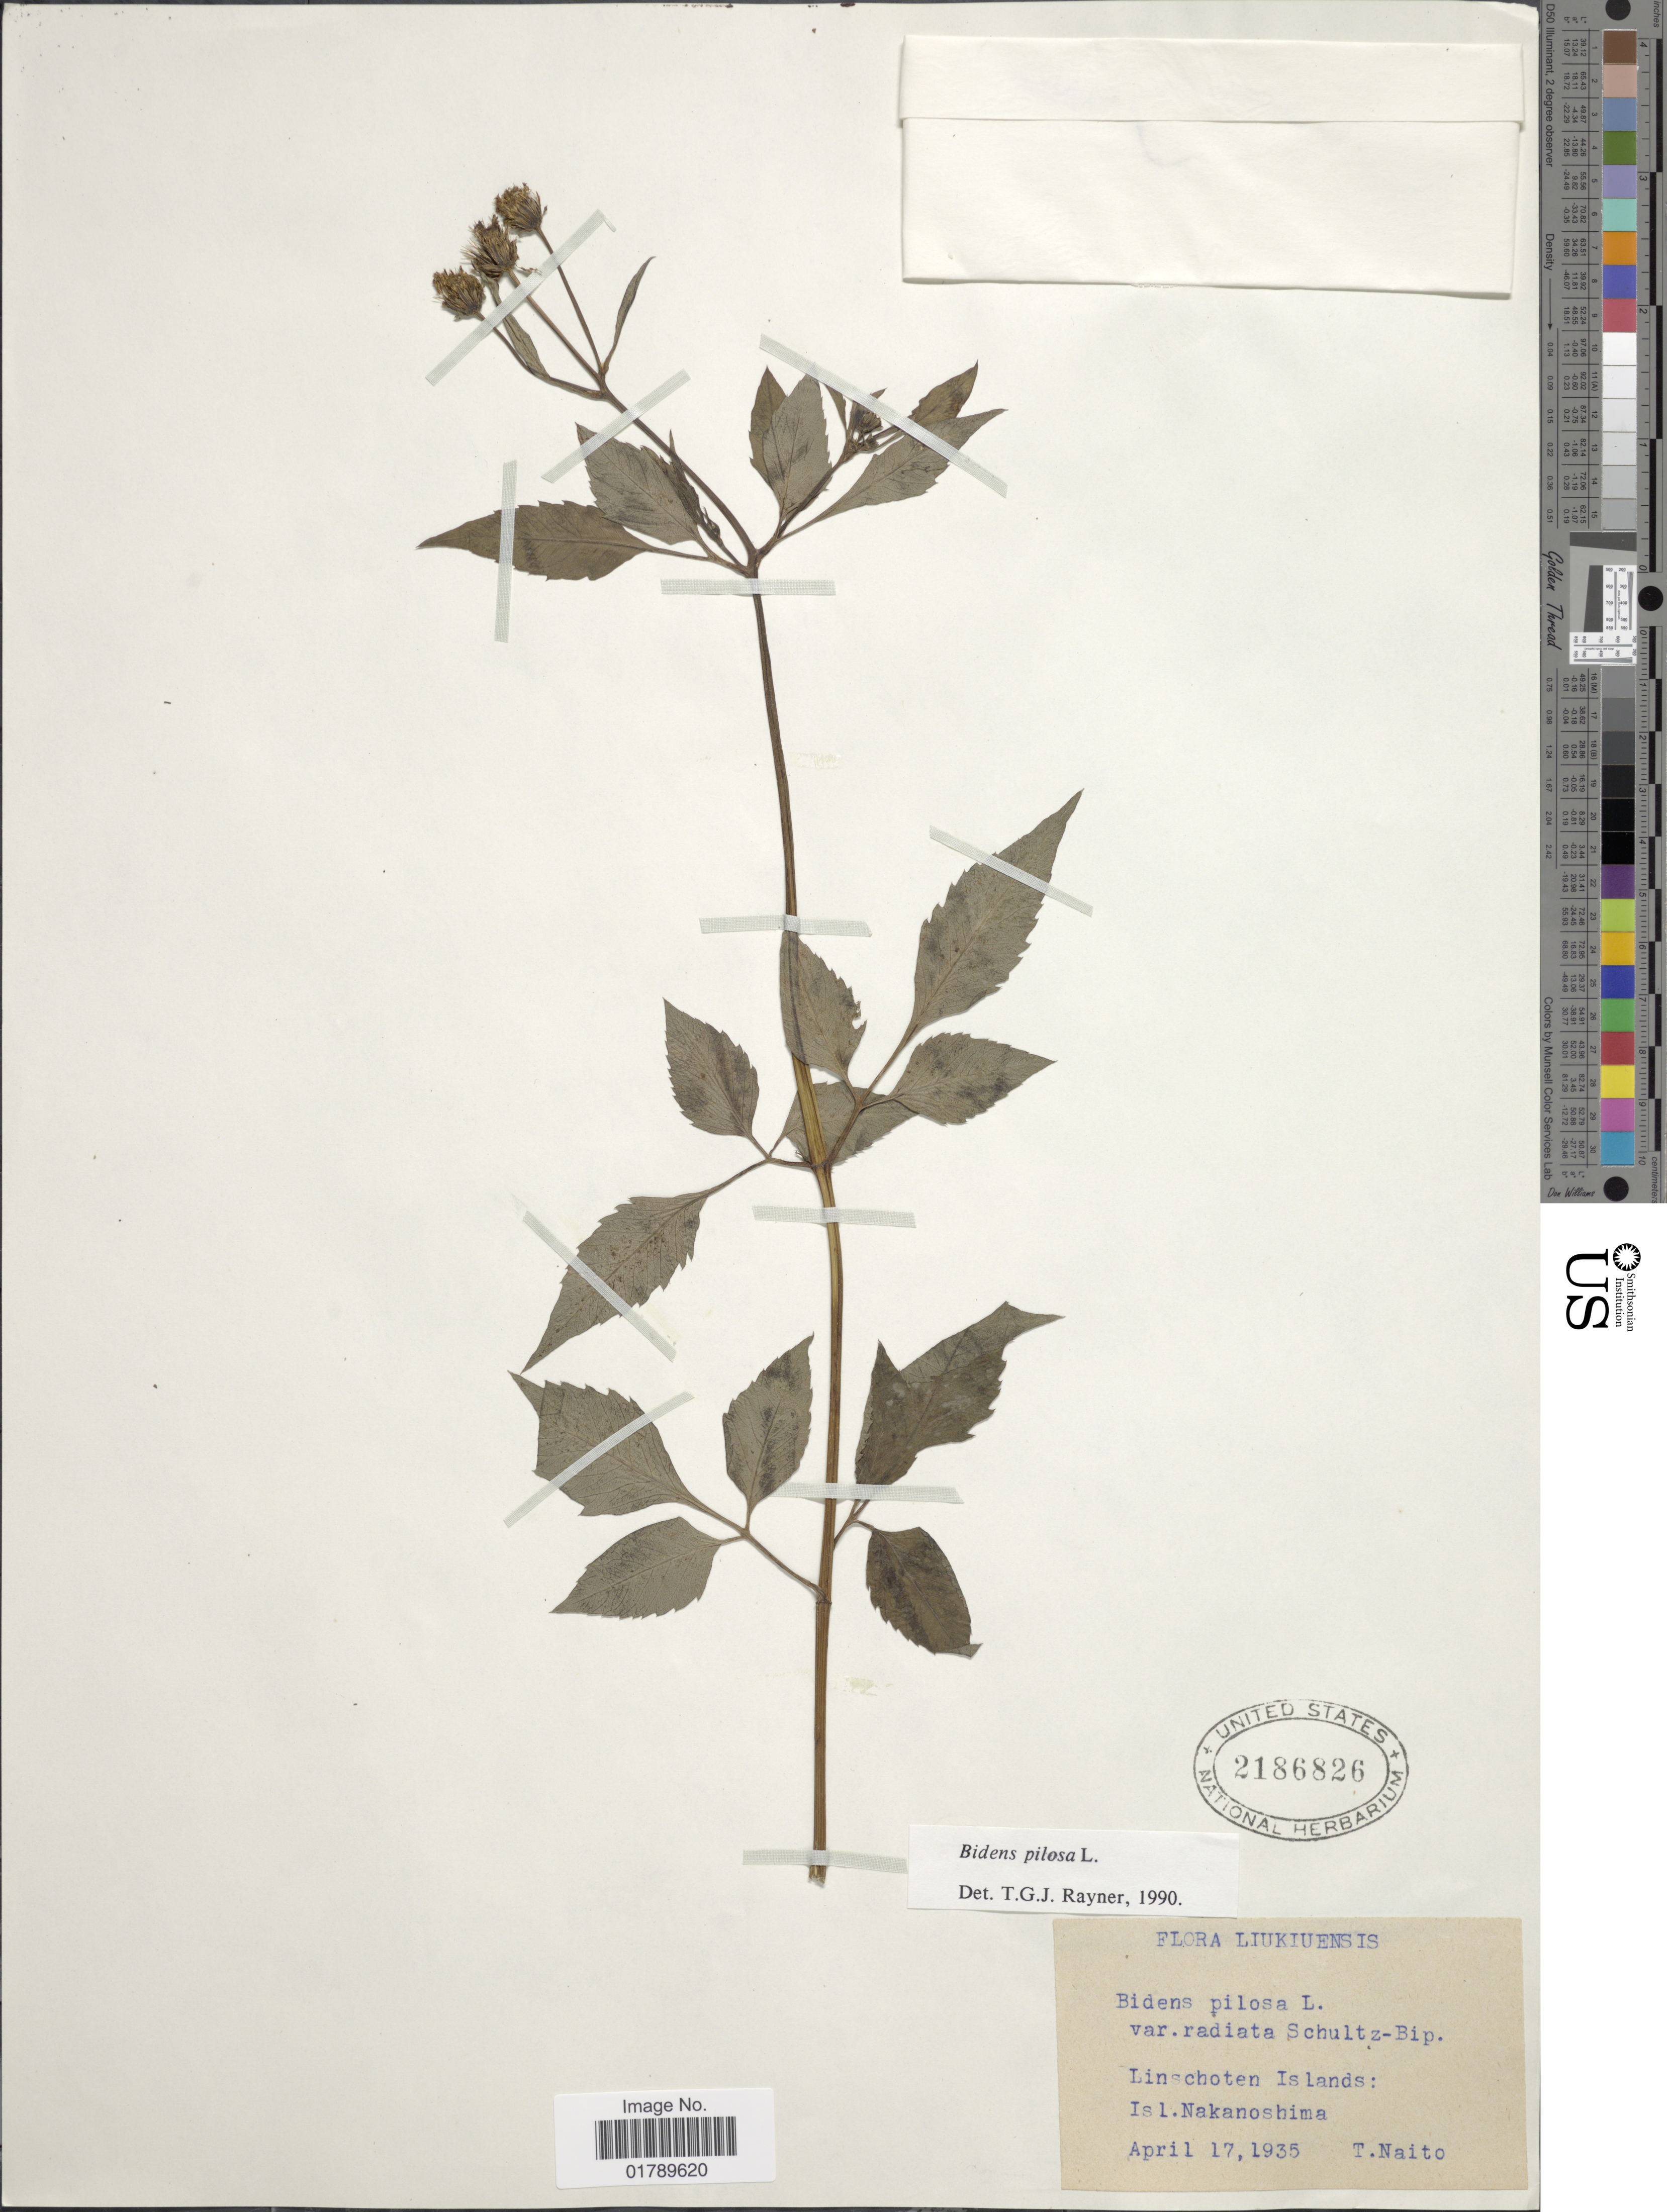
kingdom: Plantae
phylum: Tracheophyta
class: Magnoliopsida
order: Asterales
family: Asteraceae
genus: Bidens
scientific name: Bidens pilosa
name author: L.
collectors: T. Naito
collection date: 1935-04-17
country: Japan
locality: Liukiuensis. Linschoten Islands: Isl. Nakanoshima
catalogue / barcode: US 2186826